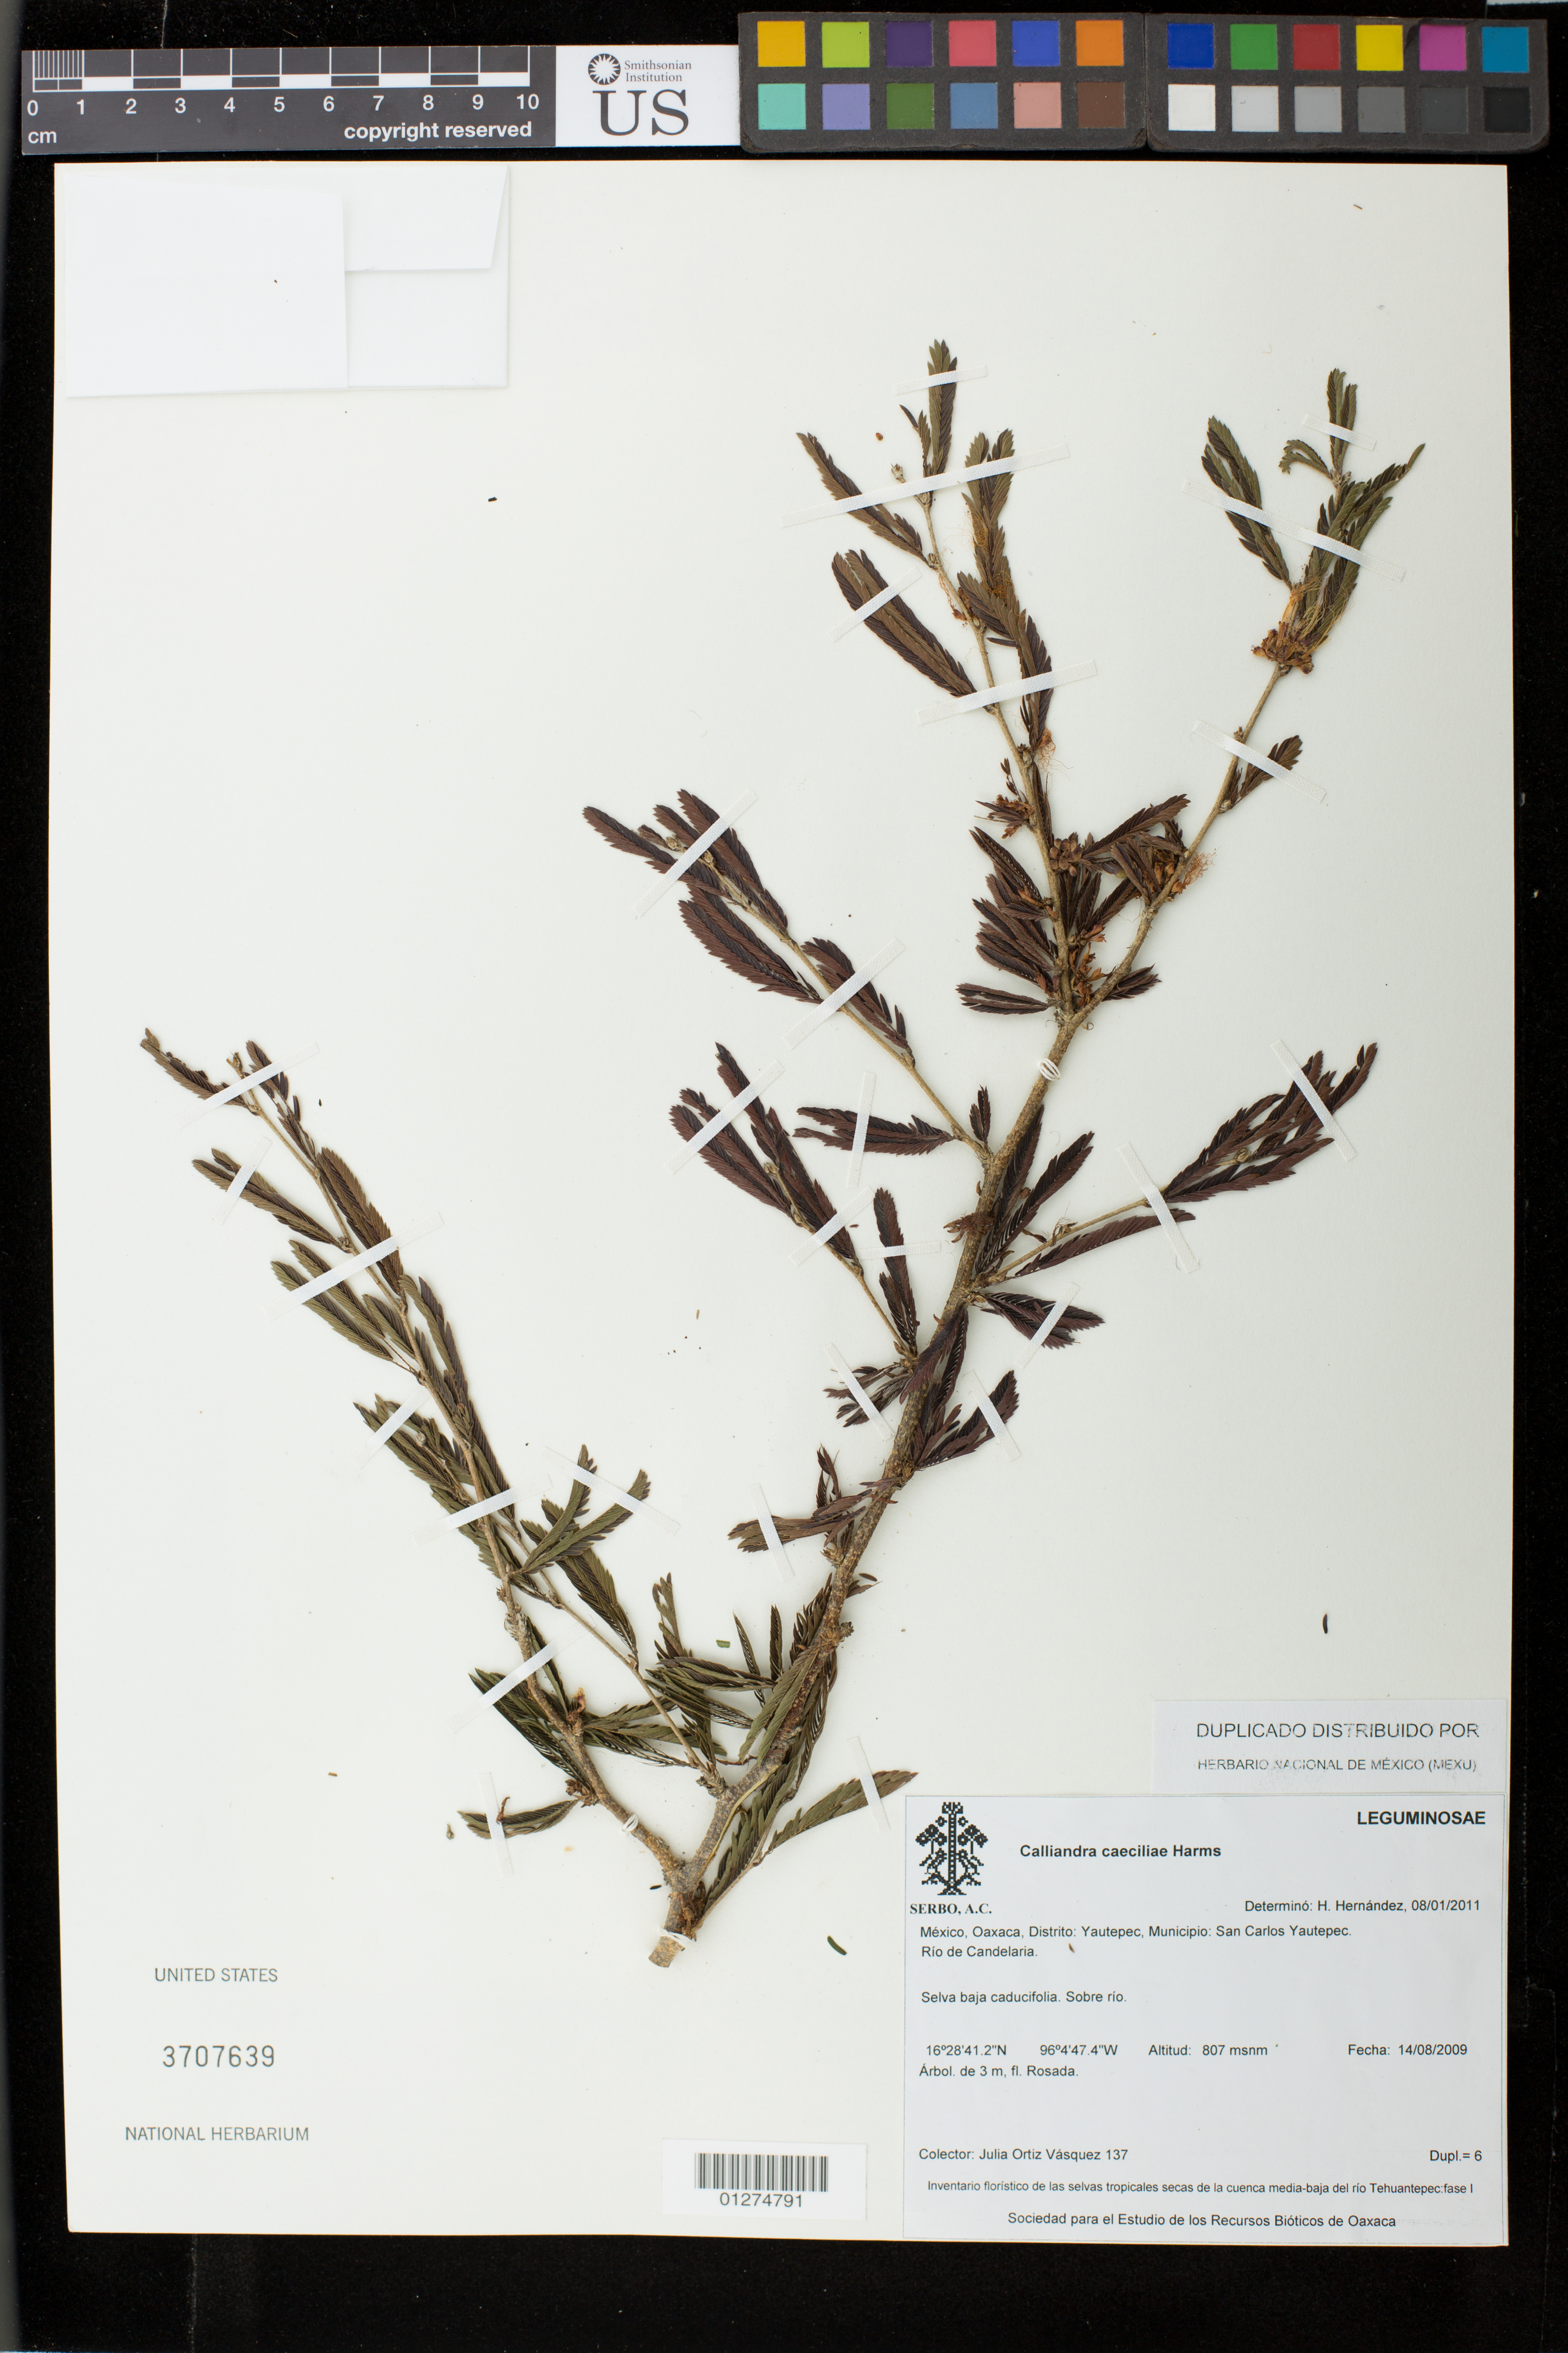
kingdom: Plantae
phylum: Tracheophyta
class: Magnoliopsida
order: Fabales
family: Fabaceae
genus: Calliandra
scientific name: Calliandra caeciliae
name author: Harms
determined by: Hernández, H.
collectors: J. Ortiz Vásquez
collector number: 137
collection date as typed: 14/08/2009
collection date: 2009-08-14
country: Mexico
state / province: Oaxaca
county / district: Yautepec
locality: Municipio: San Carlos Yautepec, Rio de Candelaria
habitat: selva baja caducifolia, sobre rio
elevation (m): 807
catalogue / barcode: US 3707639